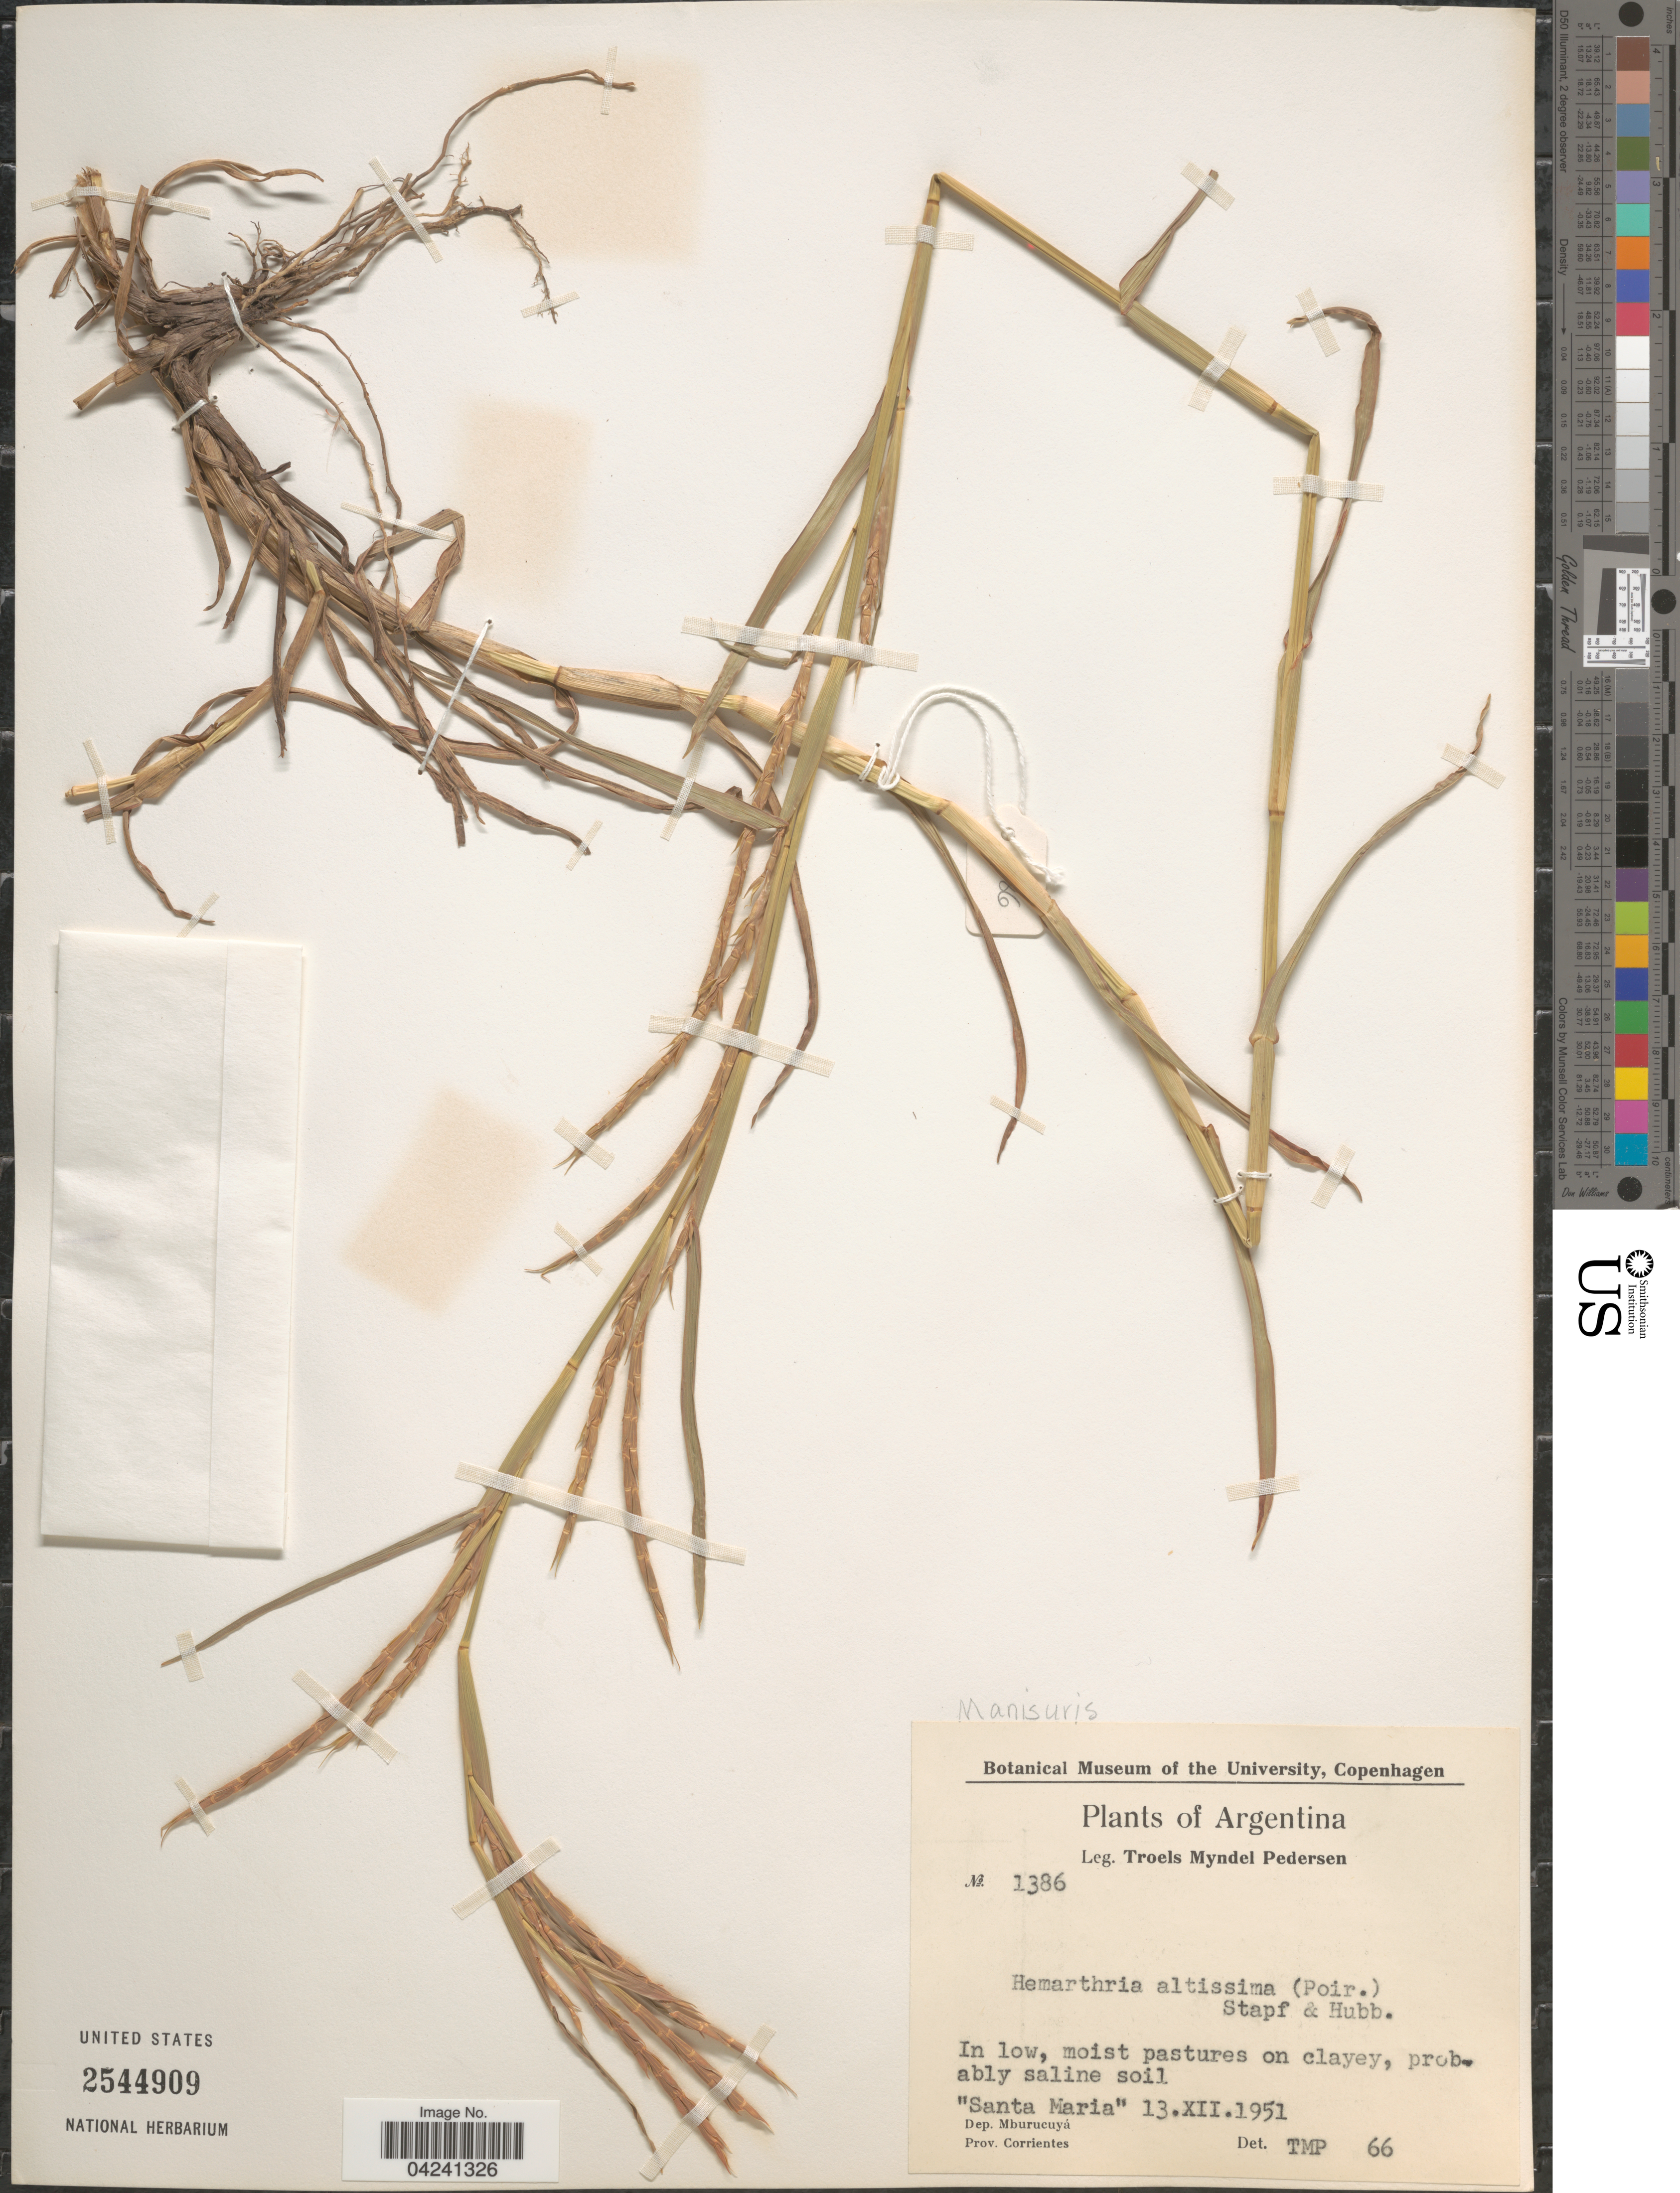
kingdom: Plantae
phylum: Tracheophyta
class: Liliopsida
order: Poales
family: Poaceae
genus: Hemarthria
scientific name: Hemarthria altissima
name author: (Poir.) Stapf & C. E. Hubb.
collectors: T. Pederson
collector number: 1386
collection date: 1951-12-13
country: Argentina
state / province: Corrientes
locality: Santa Maria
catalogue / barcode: US 2544909